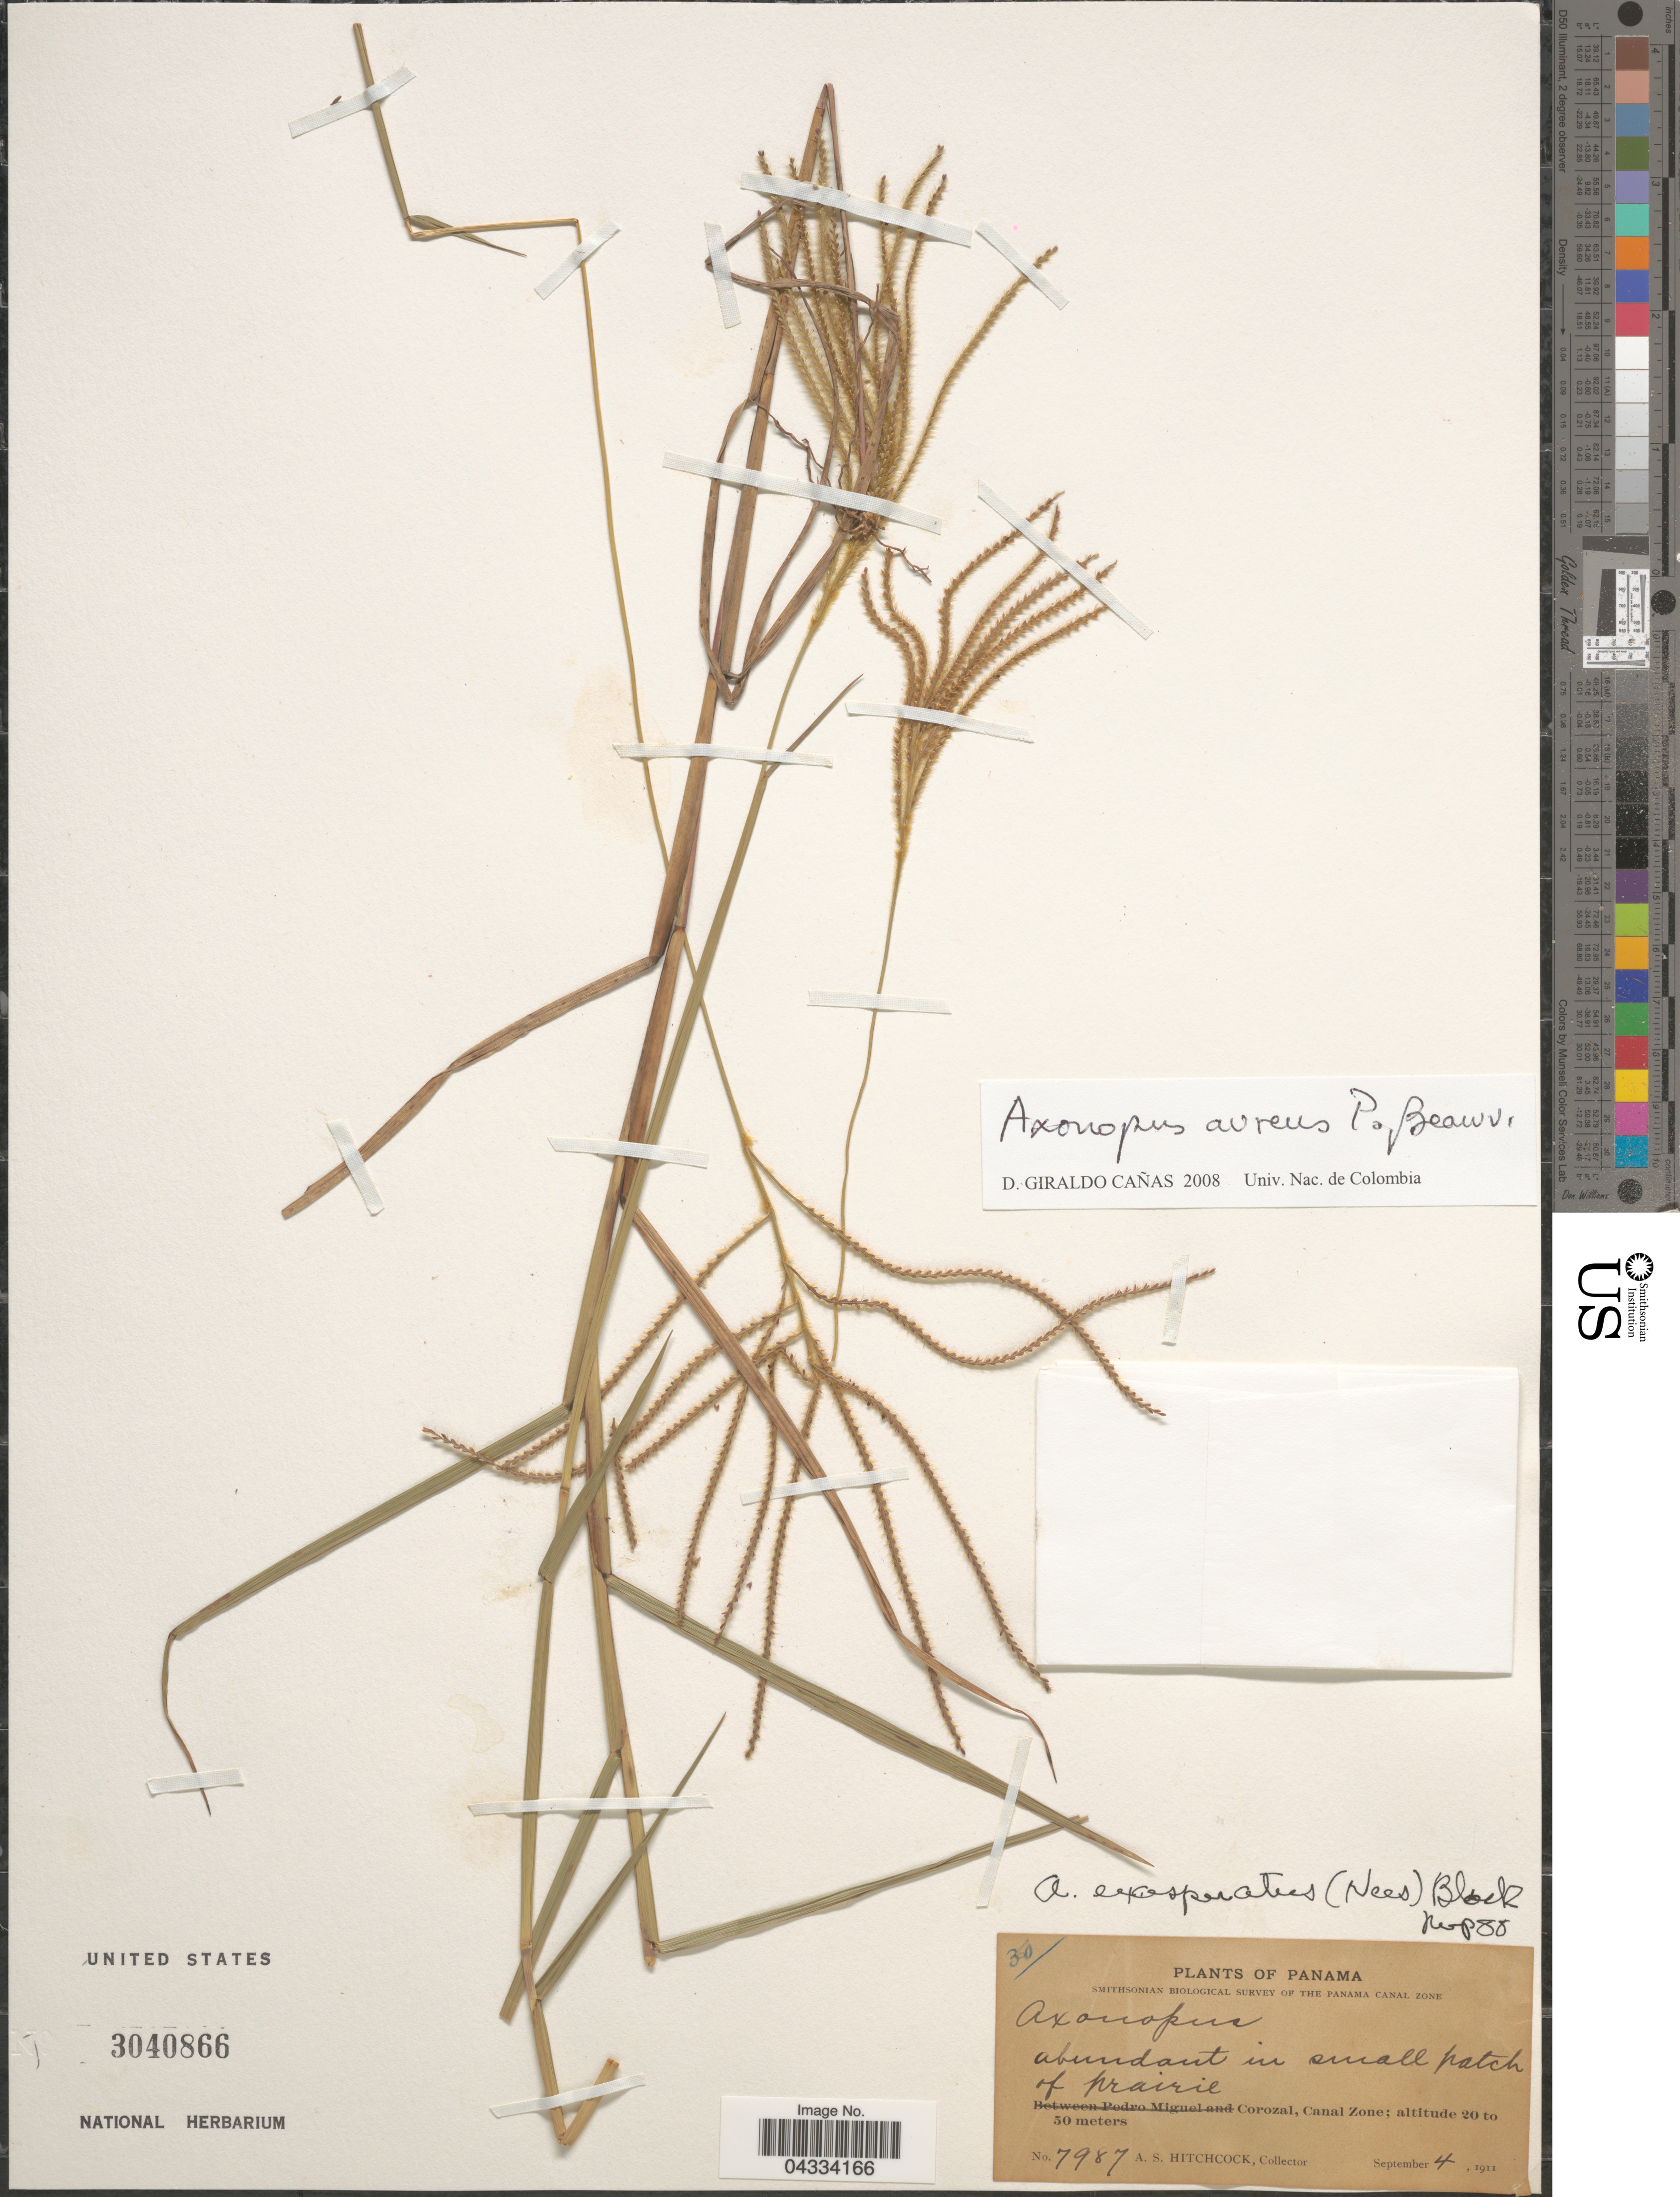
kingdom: Plantae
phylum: Tracheophyta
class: Liliopsida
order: Poales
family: Poaceae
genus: Axonopus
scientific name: Axonopus aureus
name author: P. Beauv.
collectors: A. S. Hitchcock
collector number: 7987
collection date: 1911-09-04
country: Panama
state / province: Colón / Panamá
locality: Smithsonian Biological Survey of the Panama Canal Zone. In small patch of prairie. Corozal, Canal Zone.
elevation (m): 20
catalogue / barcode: US 3040866